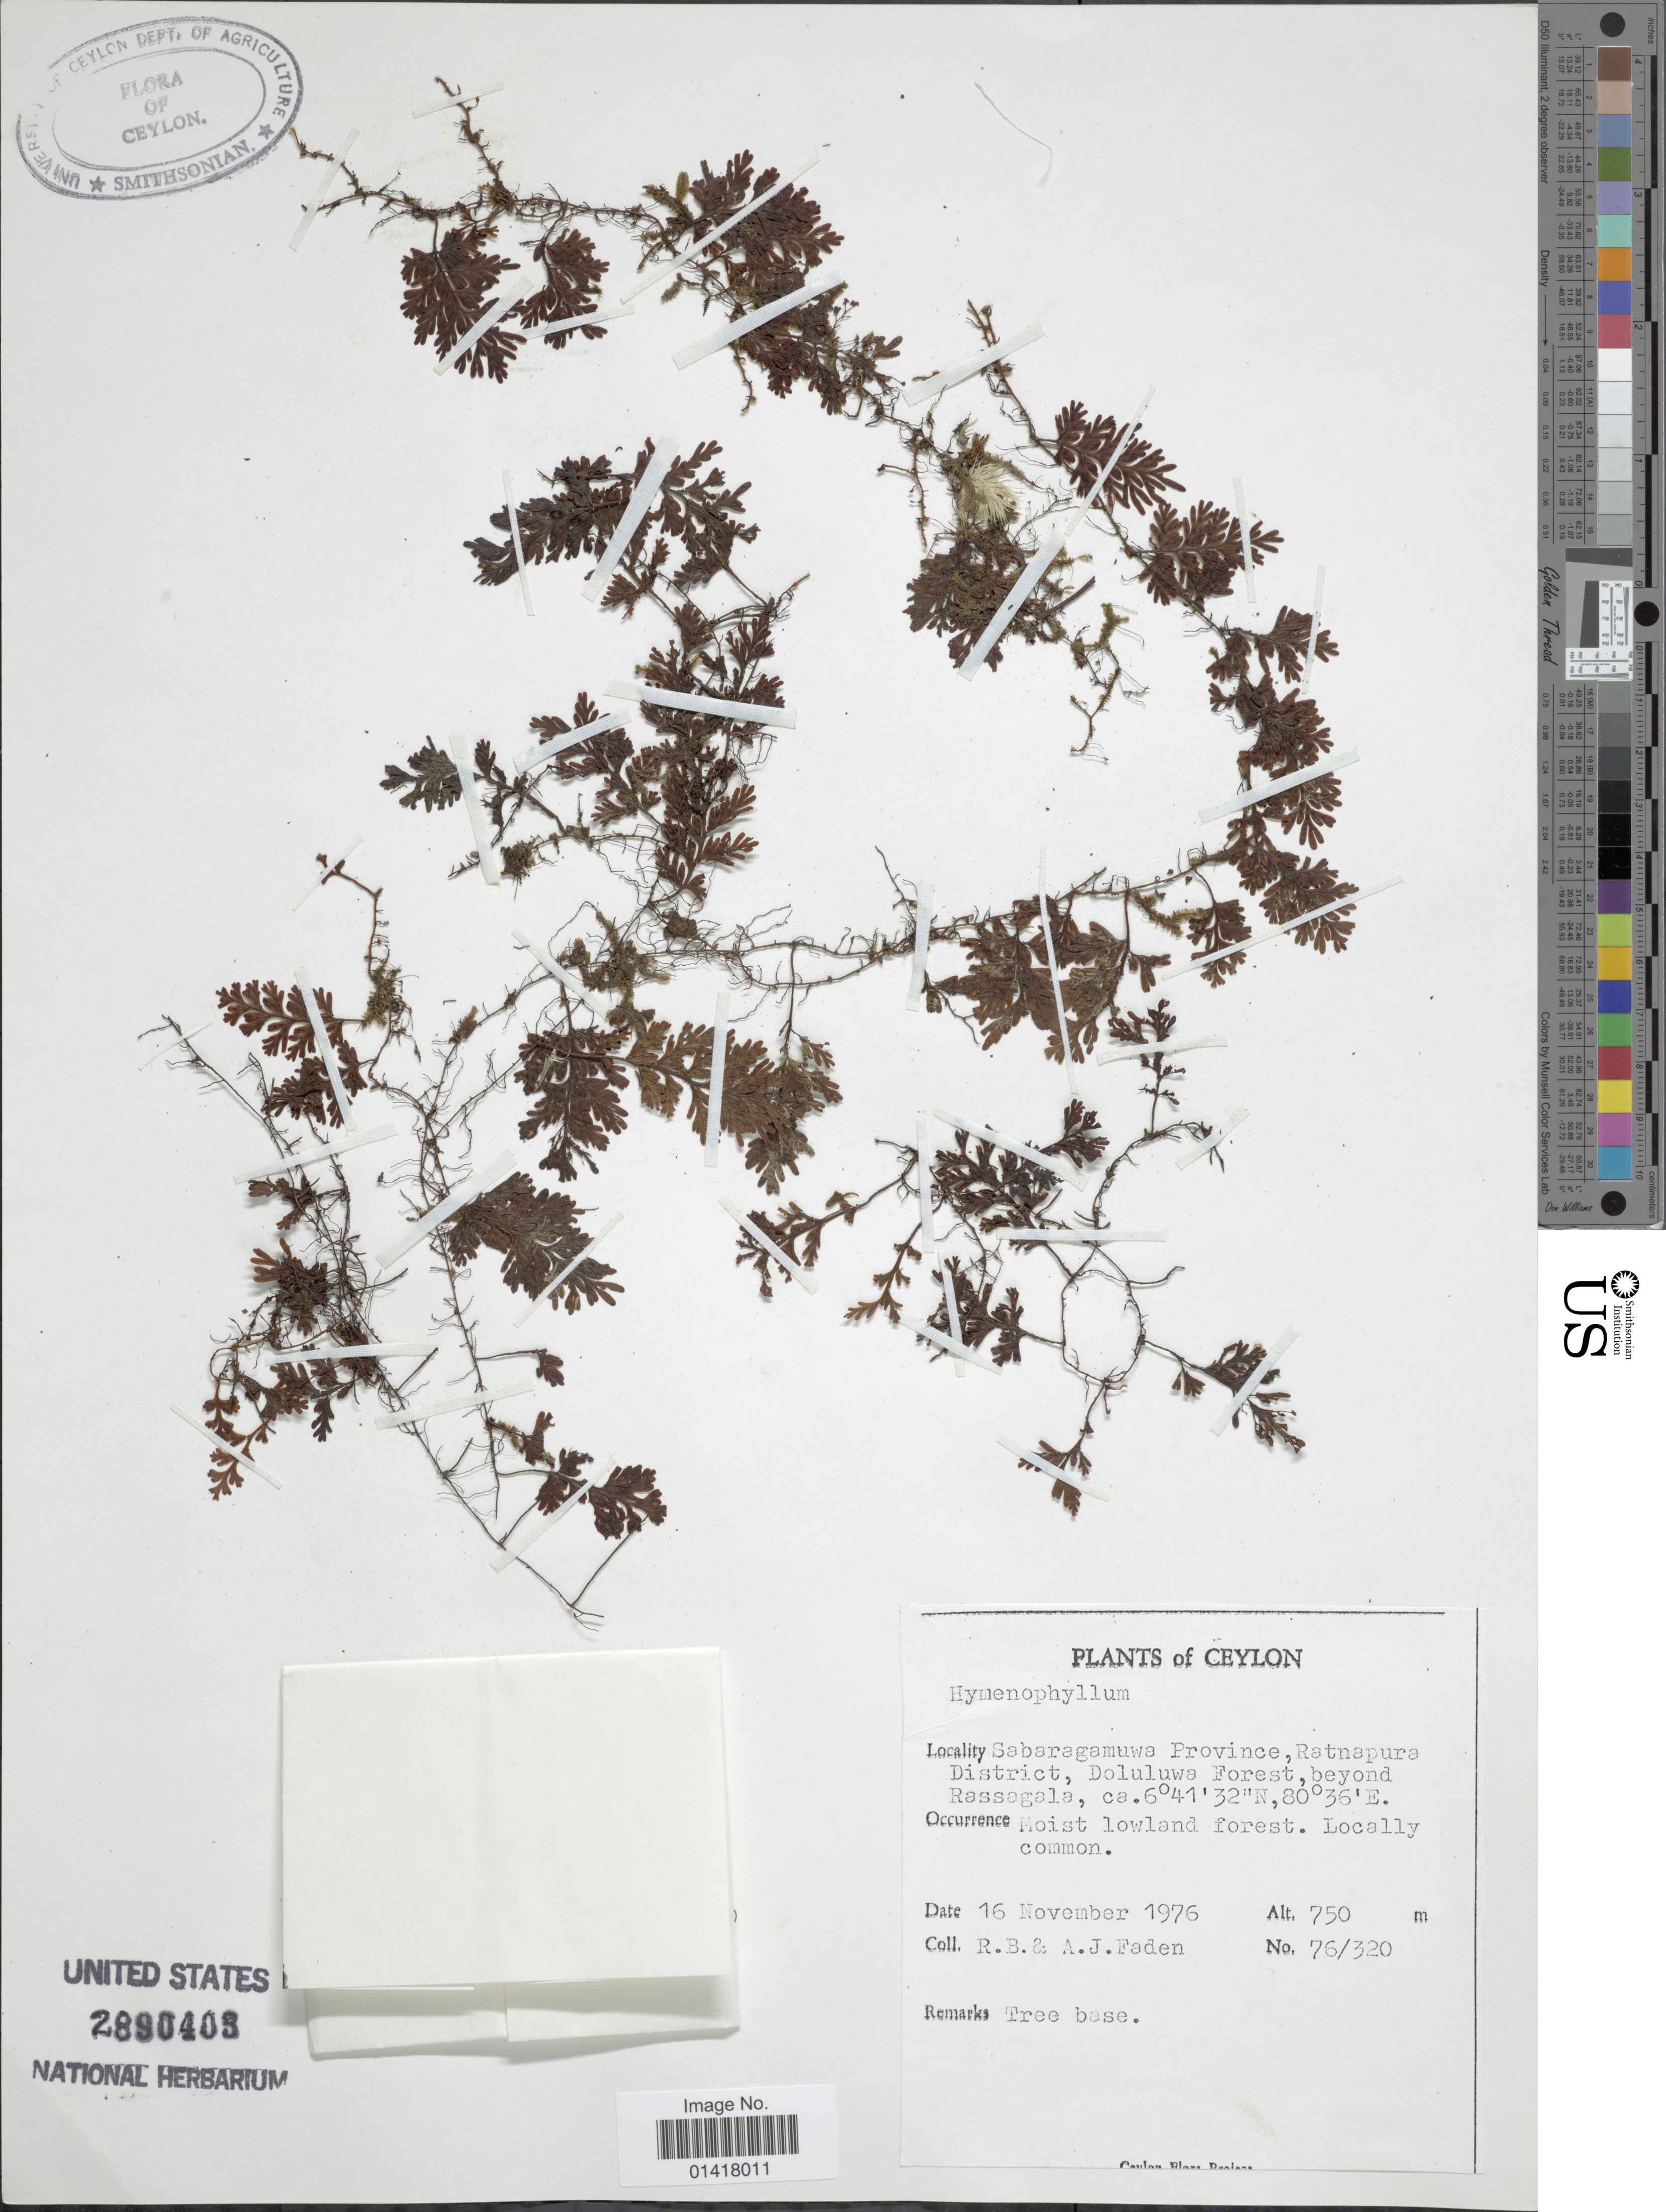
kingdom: Plantae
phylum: Tracheophyta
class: Polypodiopsida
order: Hymenophyllales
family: Hymenophyllaceae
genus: Hymenophyllum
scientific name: Hymenophyllum sp.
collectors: R. B. Faden & A. J. Faden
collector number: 76/320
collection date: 1976-11-16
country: Sri Lanka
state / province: Sabaragamuwa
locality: Ratnapura District, Doluluwe Forest, beyond Rassagala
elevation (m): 750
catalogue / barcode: US 2890403